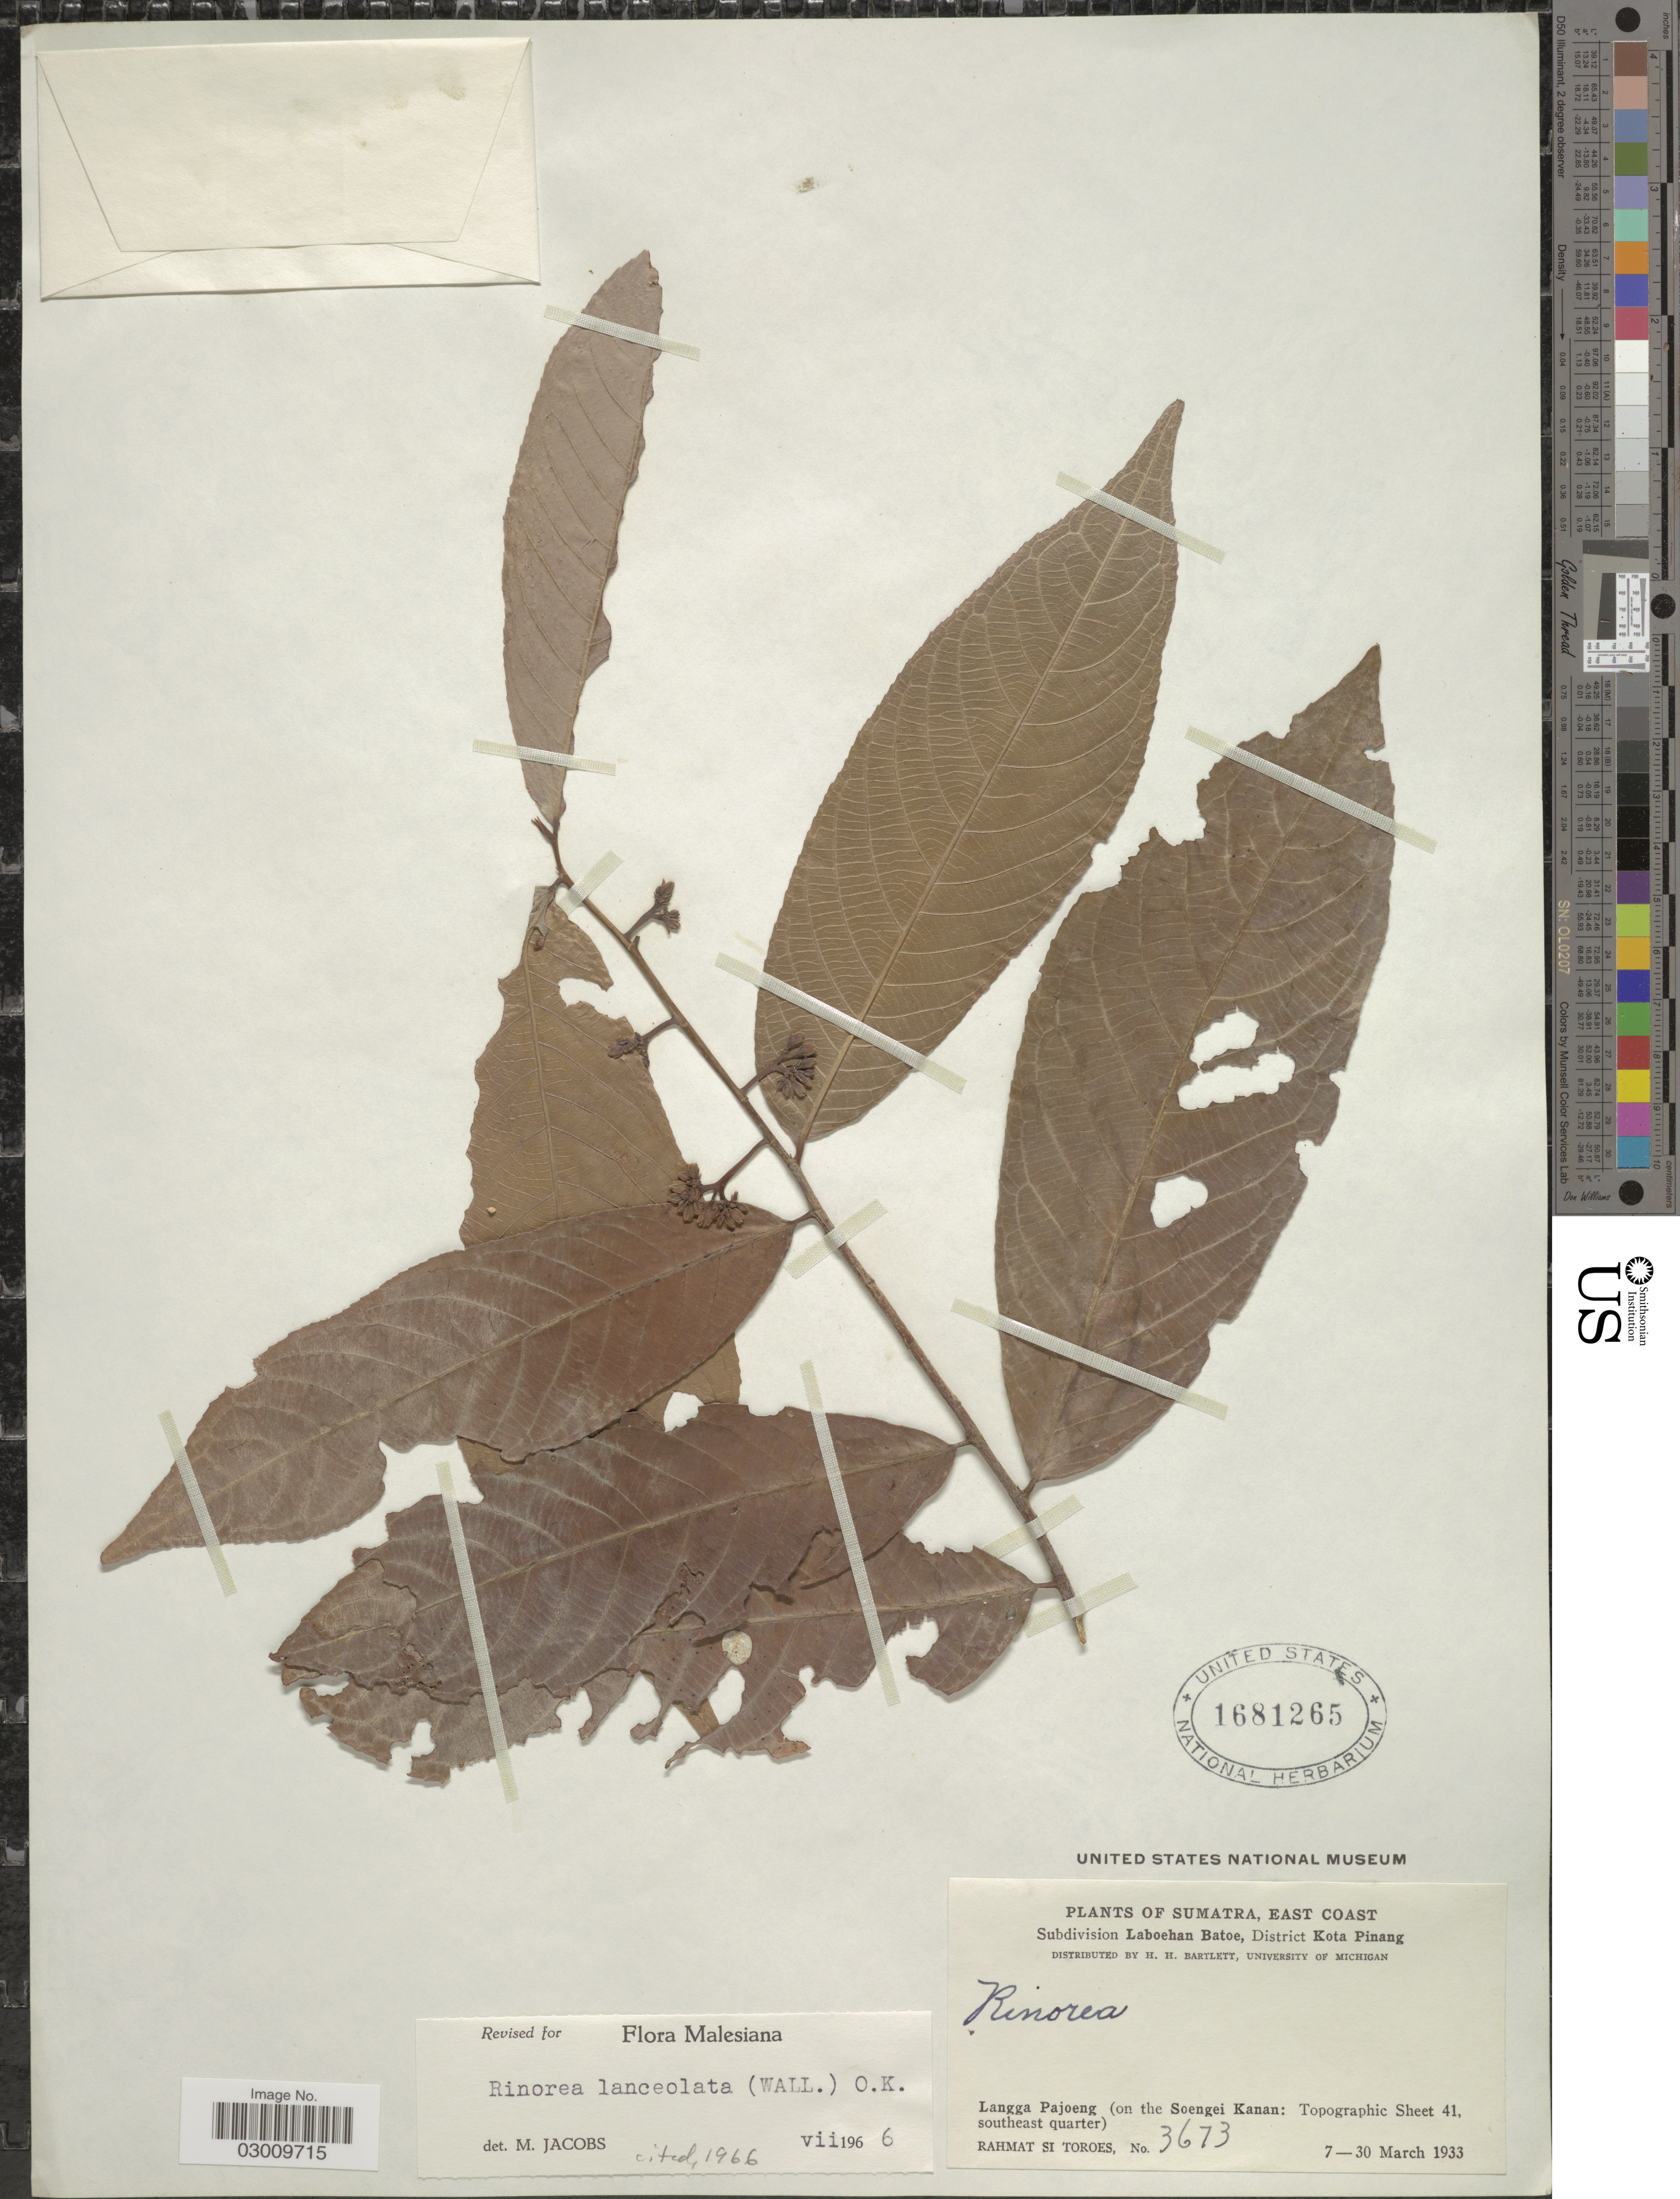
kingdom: Plantae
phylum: Tracheophyta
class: Magnoliopsida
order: Malpighiales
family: Violaceae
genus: Rinorea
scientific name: Rinorea lanceolata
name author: (Wall.) Kuntze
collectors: Rahmat Si Boeea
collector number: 3673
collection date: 1933-03-07/1933-03-30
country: Indonesia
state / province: Sumatra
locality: East Coast. Subdivision Laboehan Batoe, District Kota Pinang. Langga Pajoeng (on the Soengei Kanan, Topographic Sheet 41, southeast quarter).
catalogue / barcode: US 1681265